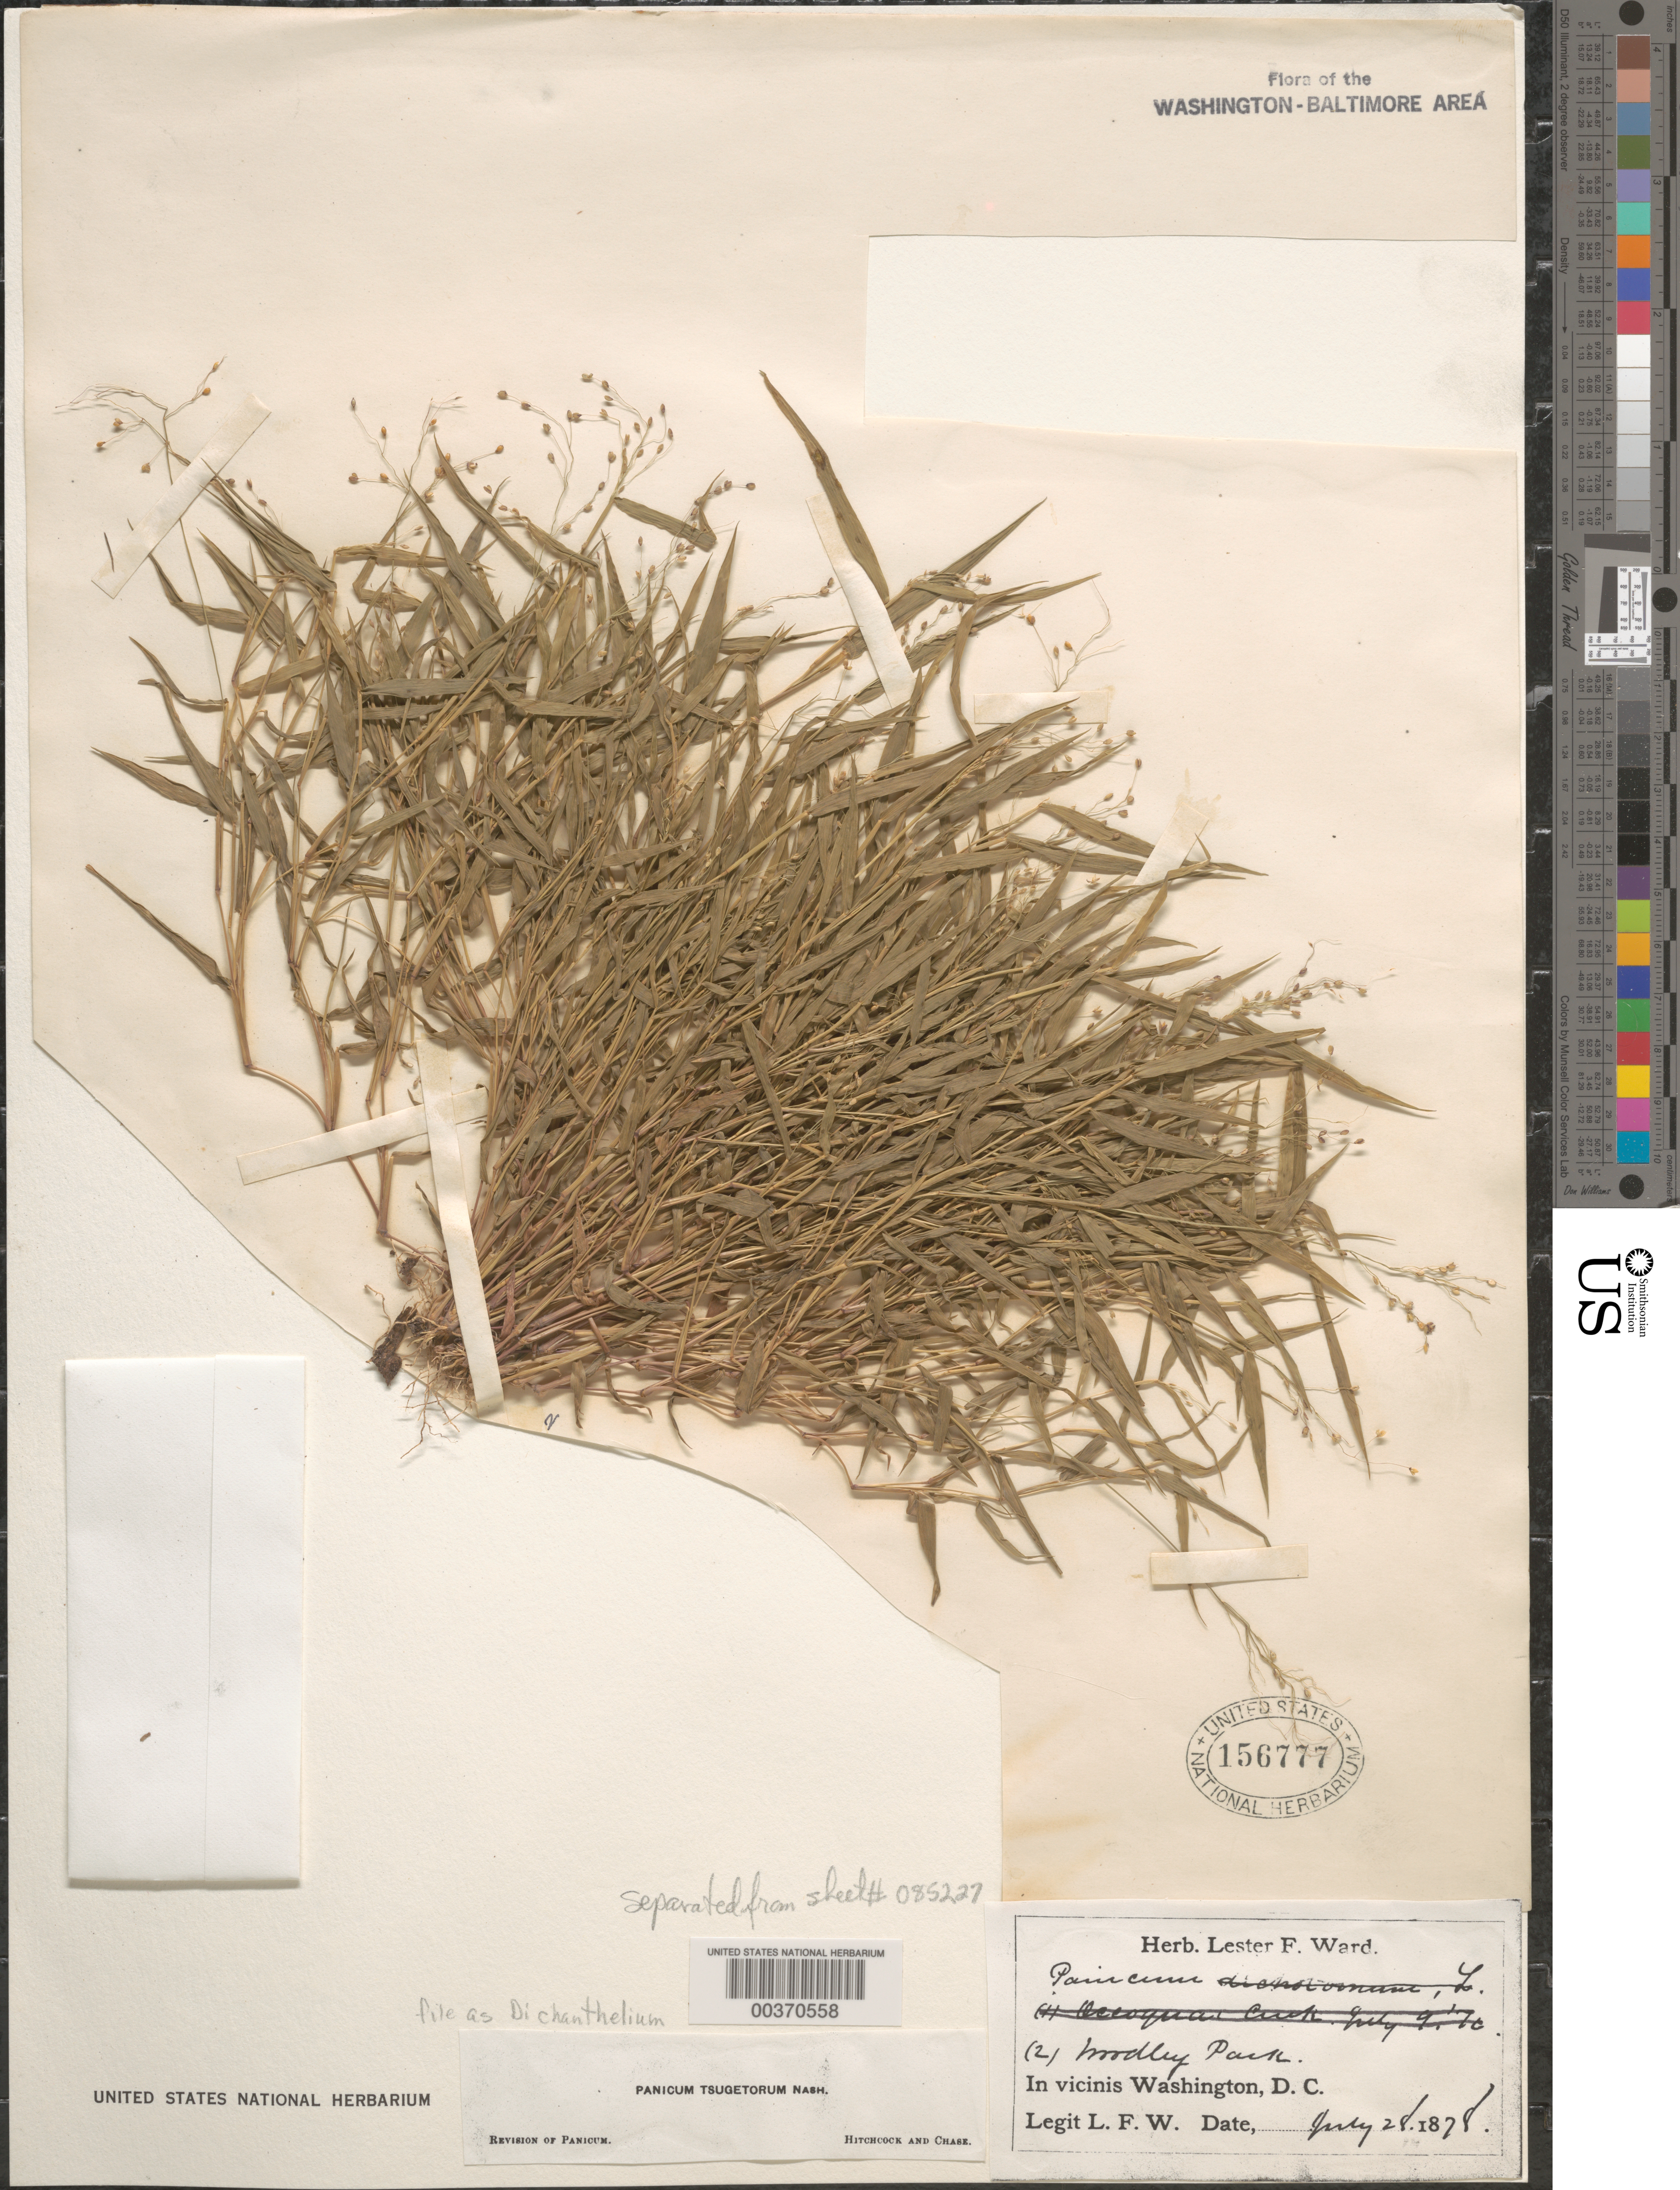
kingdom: Plantae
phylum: Tracheophyta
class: Liliopsida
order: Poales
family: Poaceae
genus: Dichanthelium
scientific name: Dichanthelium sabulorum var. patulum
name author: Nash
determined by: Hitchcock, A. S.; Chase, [M.] A.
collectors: L. F. Ward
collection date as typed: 09 Jul 1876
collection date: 1876-07-09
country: United States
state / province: District of Columbia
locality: Woodley Park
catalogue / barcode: US 156777